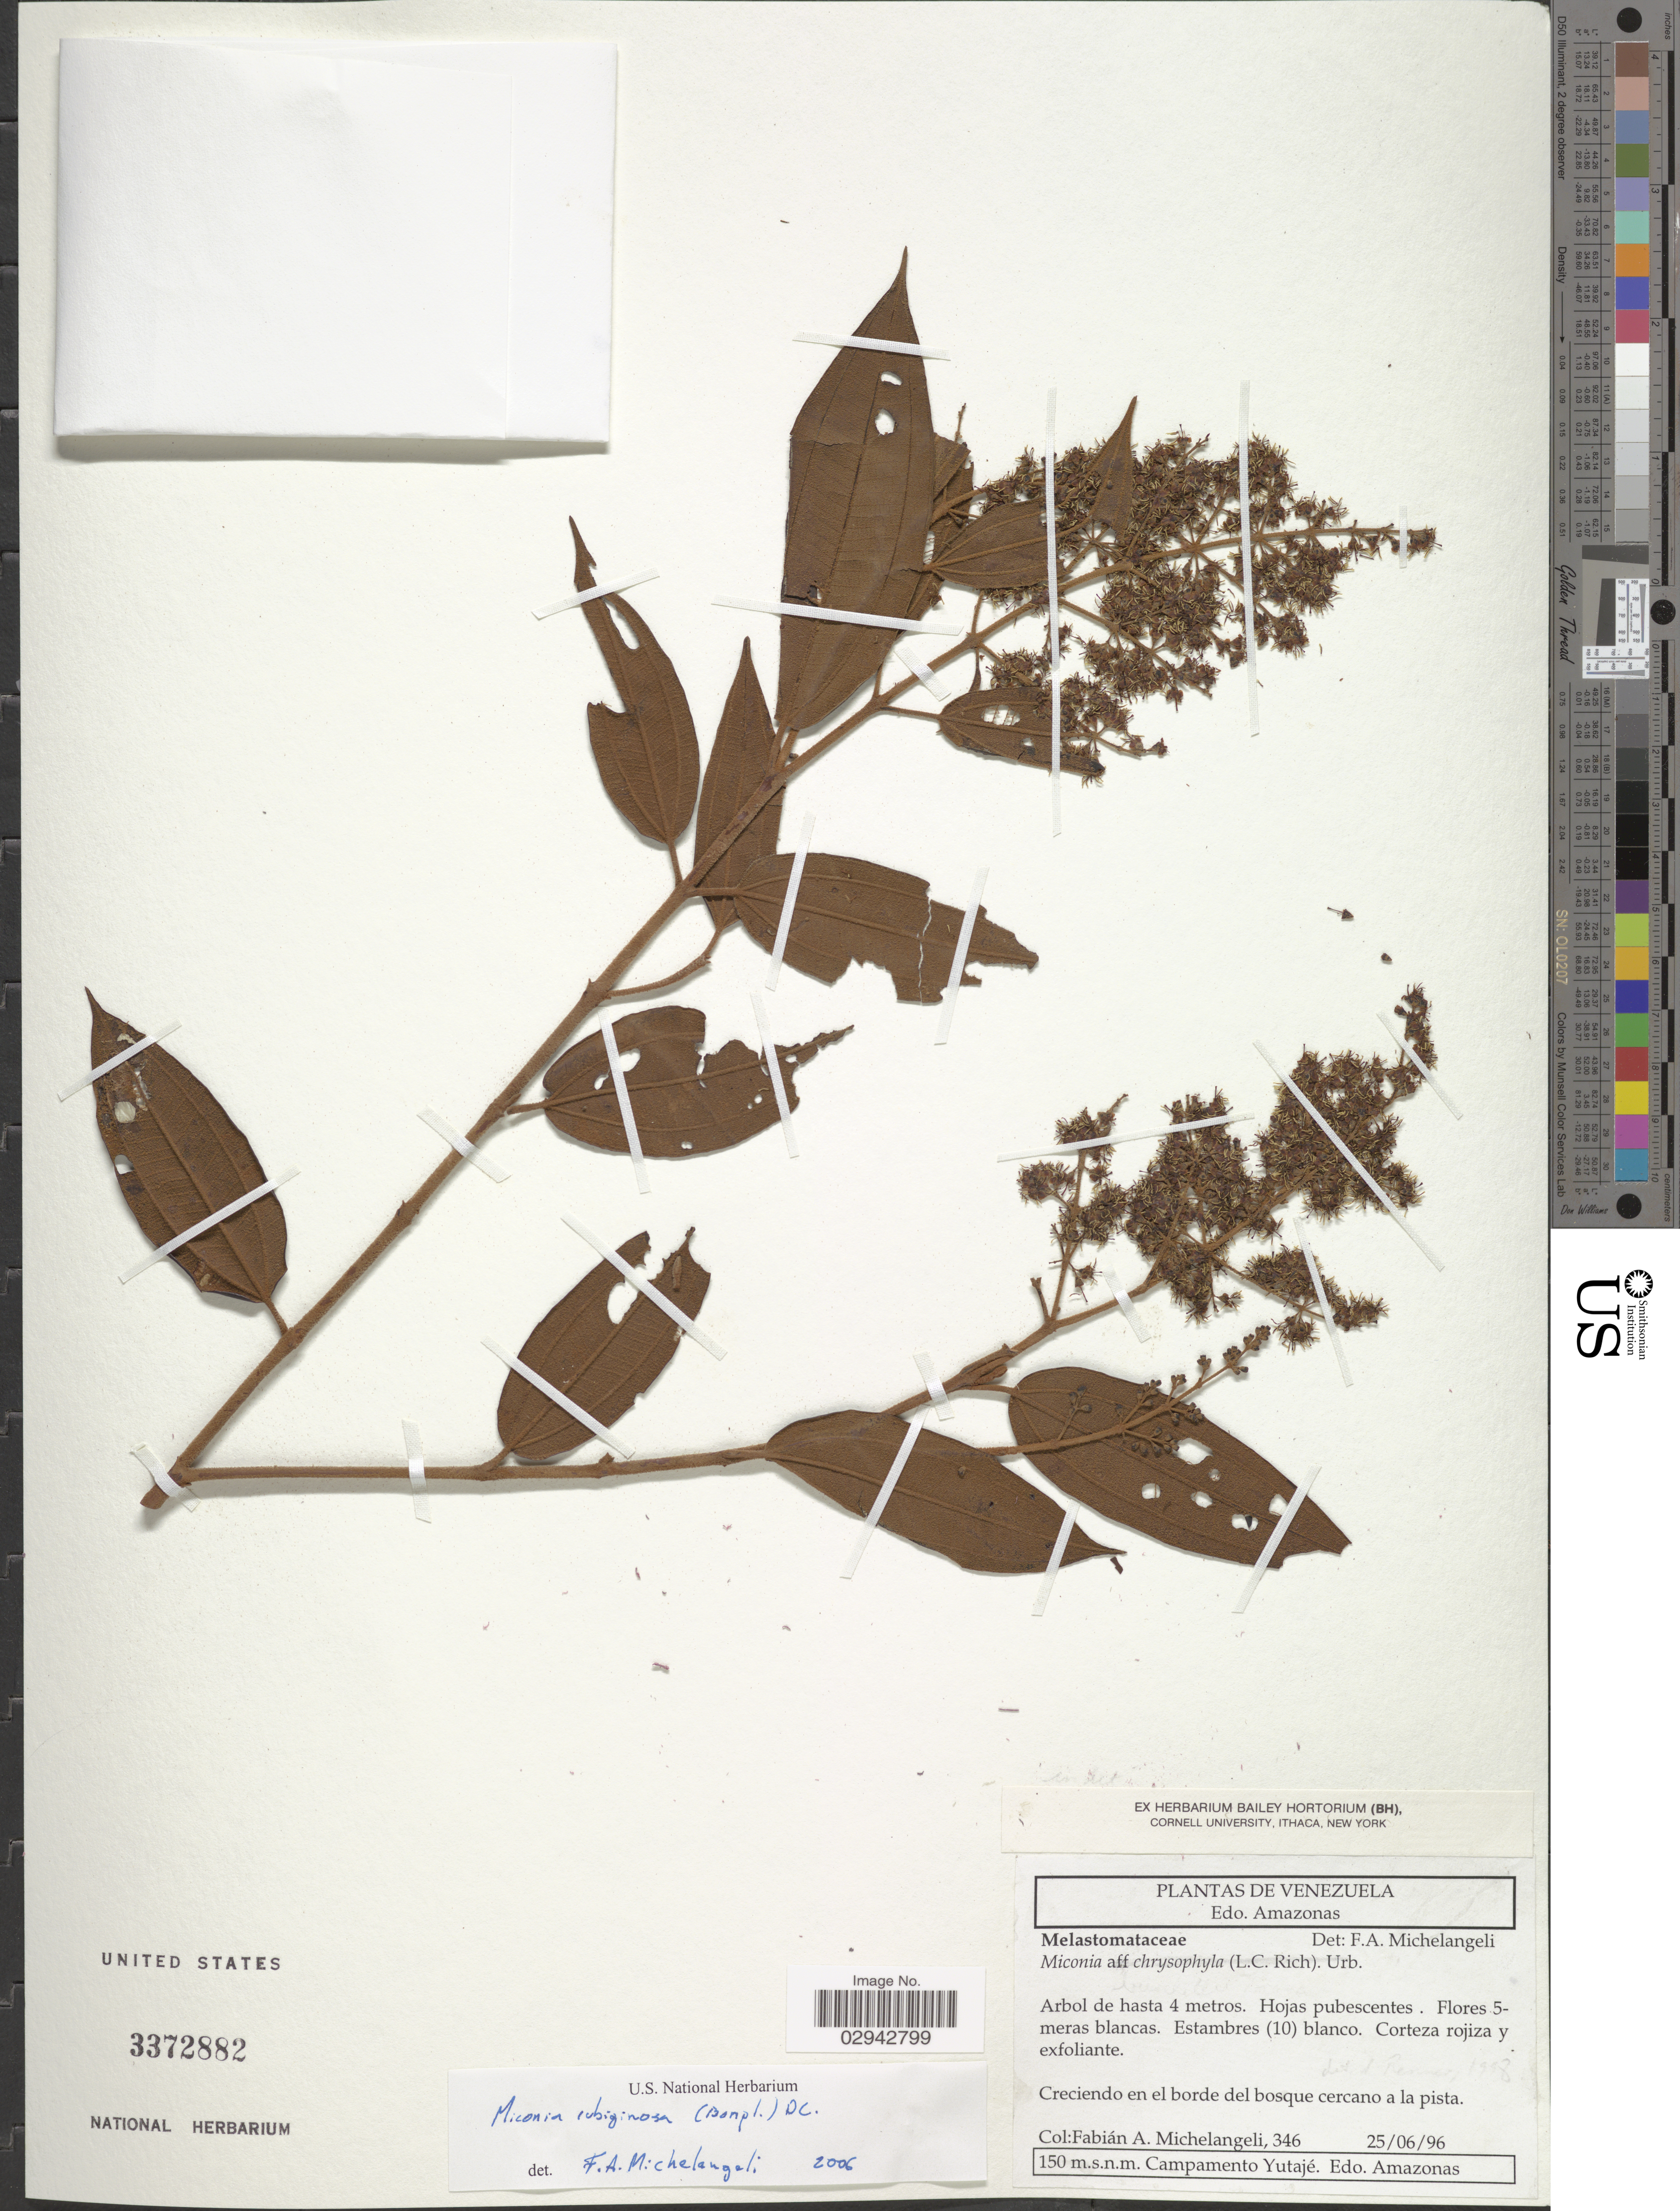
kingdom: Plantae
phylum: Tracheophyta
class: Magnoliopsida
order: Myrtales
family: Melastomataceae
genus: Miconia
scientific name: Miconia rubiginosa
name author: (Bonpl.) DC.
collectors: F. A. Michelangeli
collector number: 346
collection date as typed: Transcribed d/m/y: 25/6/96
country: Venezuela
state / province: Amazonas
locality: Campamento Yutajé.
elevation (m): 150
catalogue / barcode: US 3372882